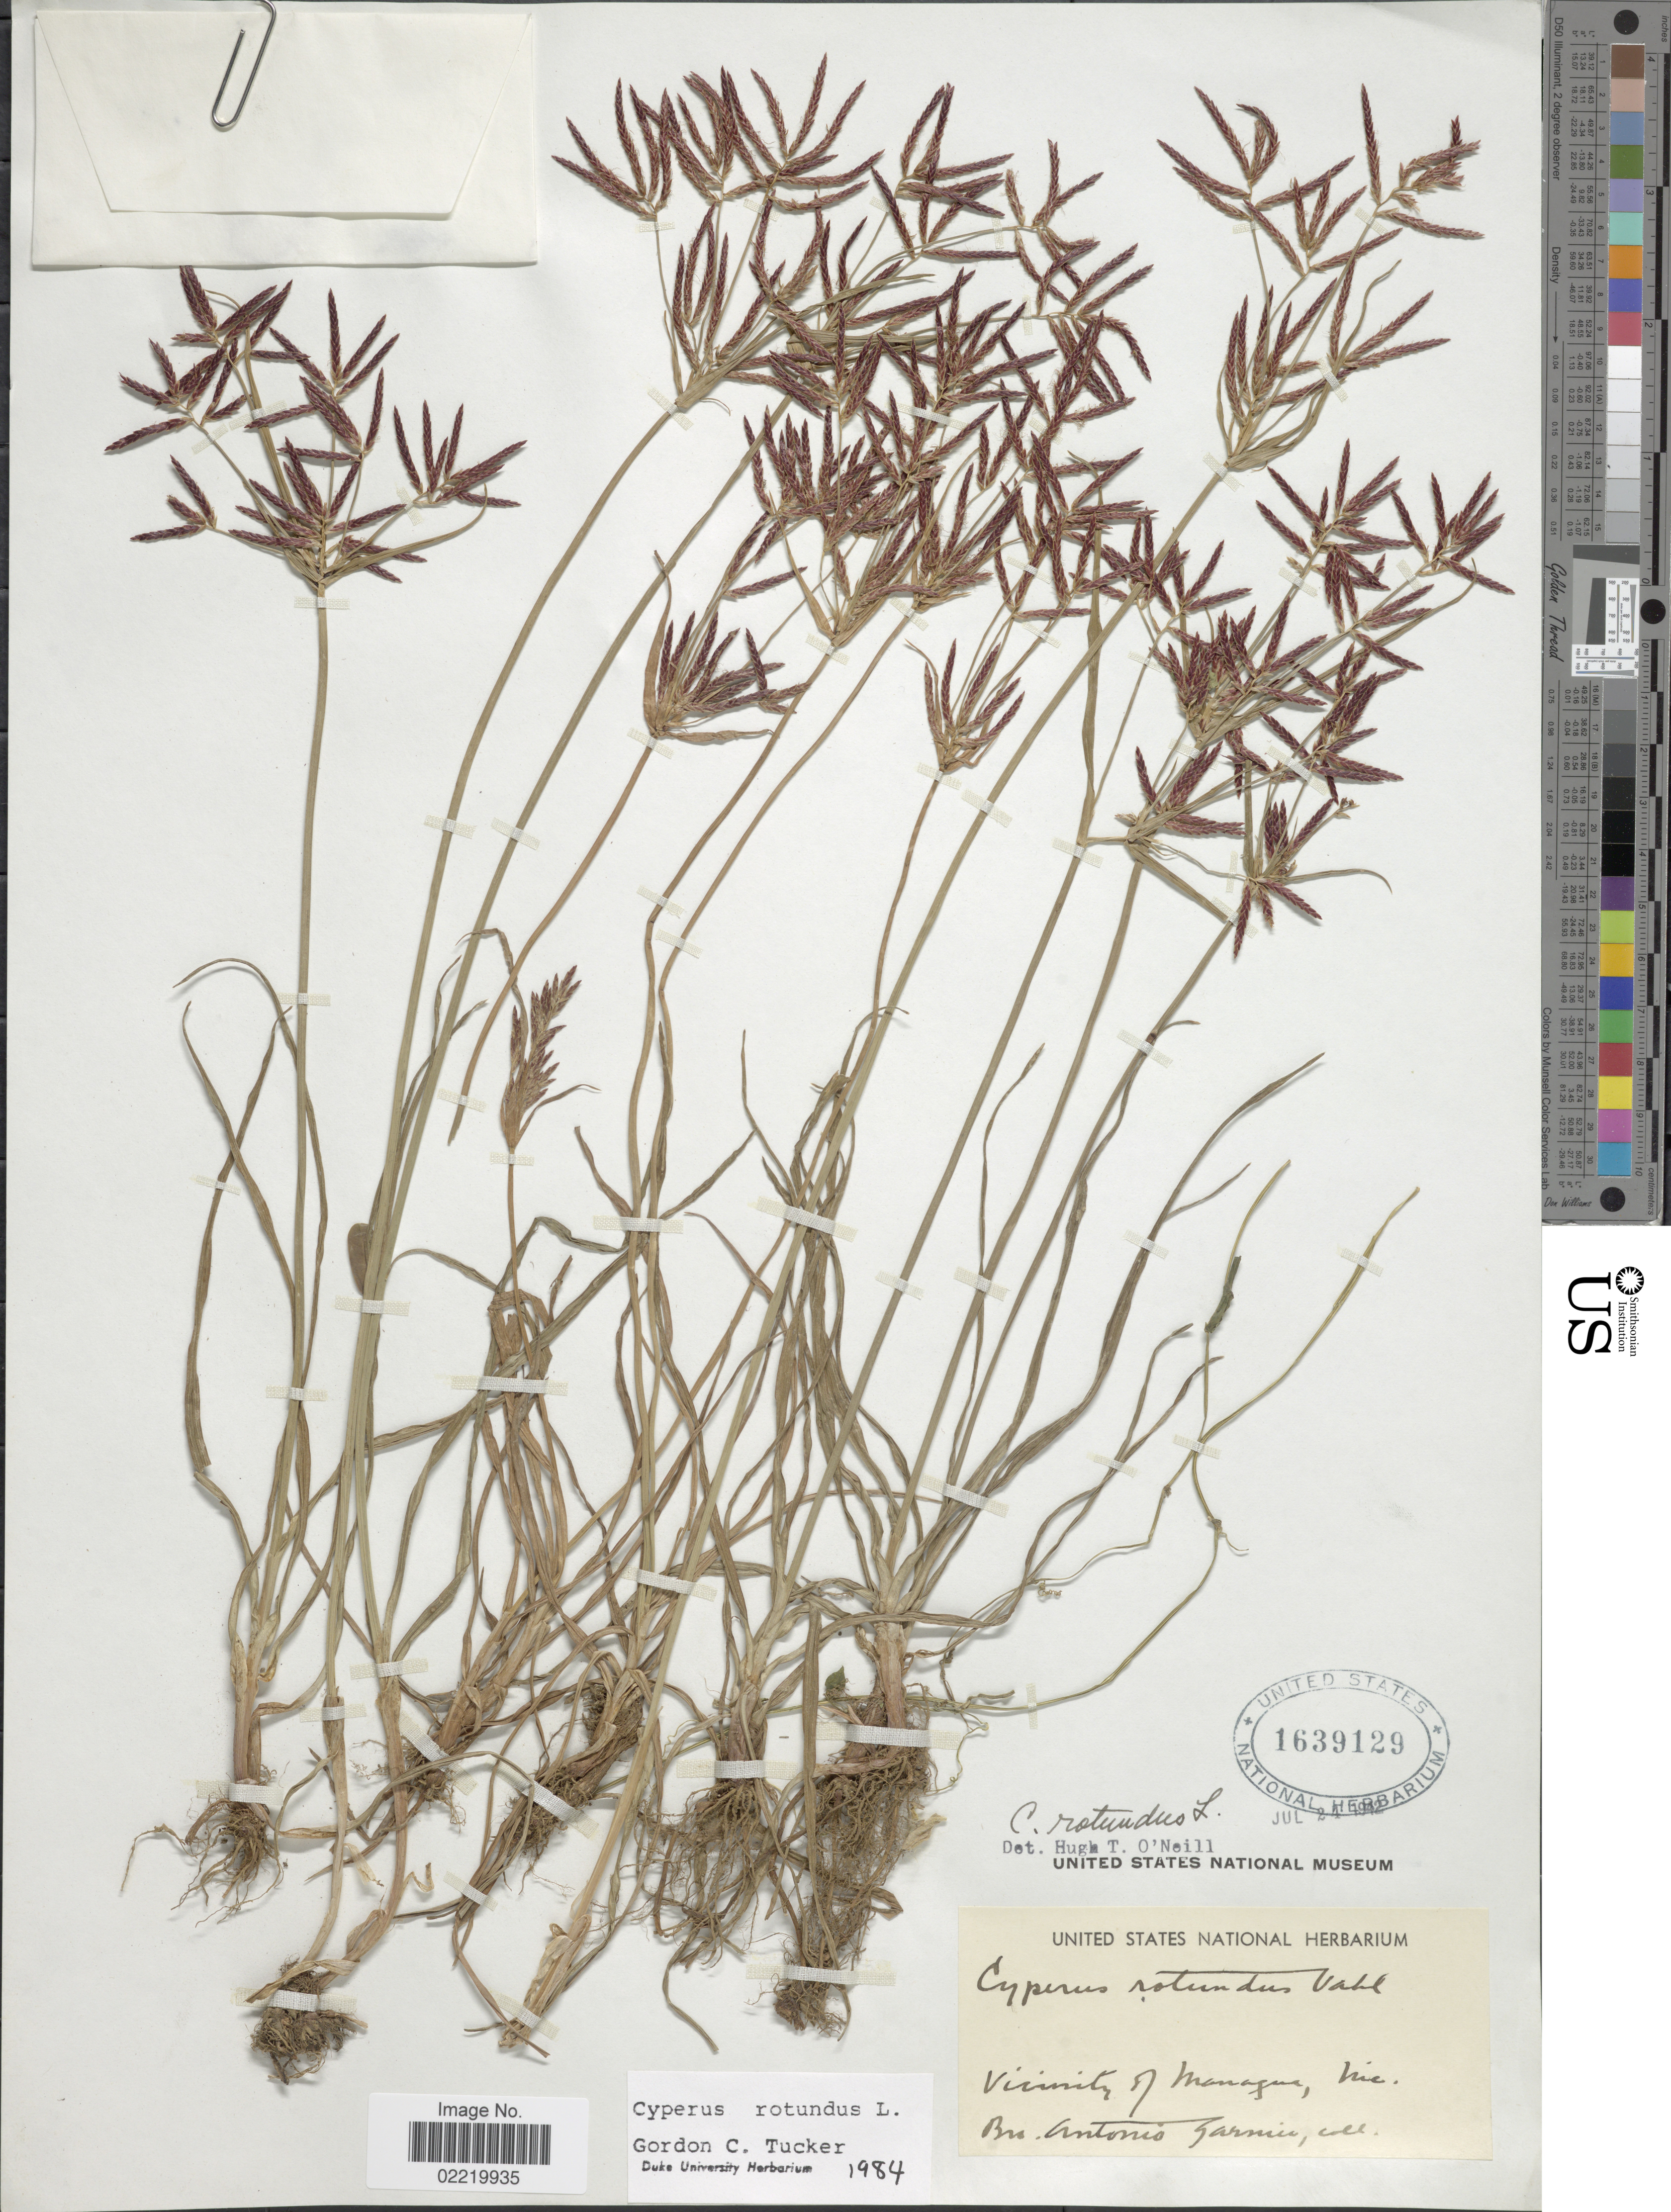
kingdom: Plantae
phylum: Tracheophyta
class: Liliopsida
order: Poales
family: Cyperaceae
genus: Cyperus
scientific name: Cyperus rotundus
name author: L.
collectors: Bro. A. Garnier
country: Nicaragua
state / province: Managua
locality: Vicinity of Managua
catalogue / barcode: US 1639129